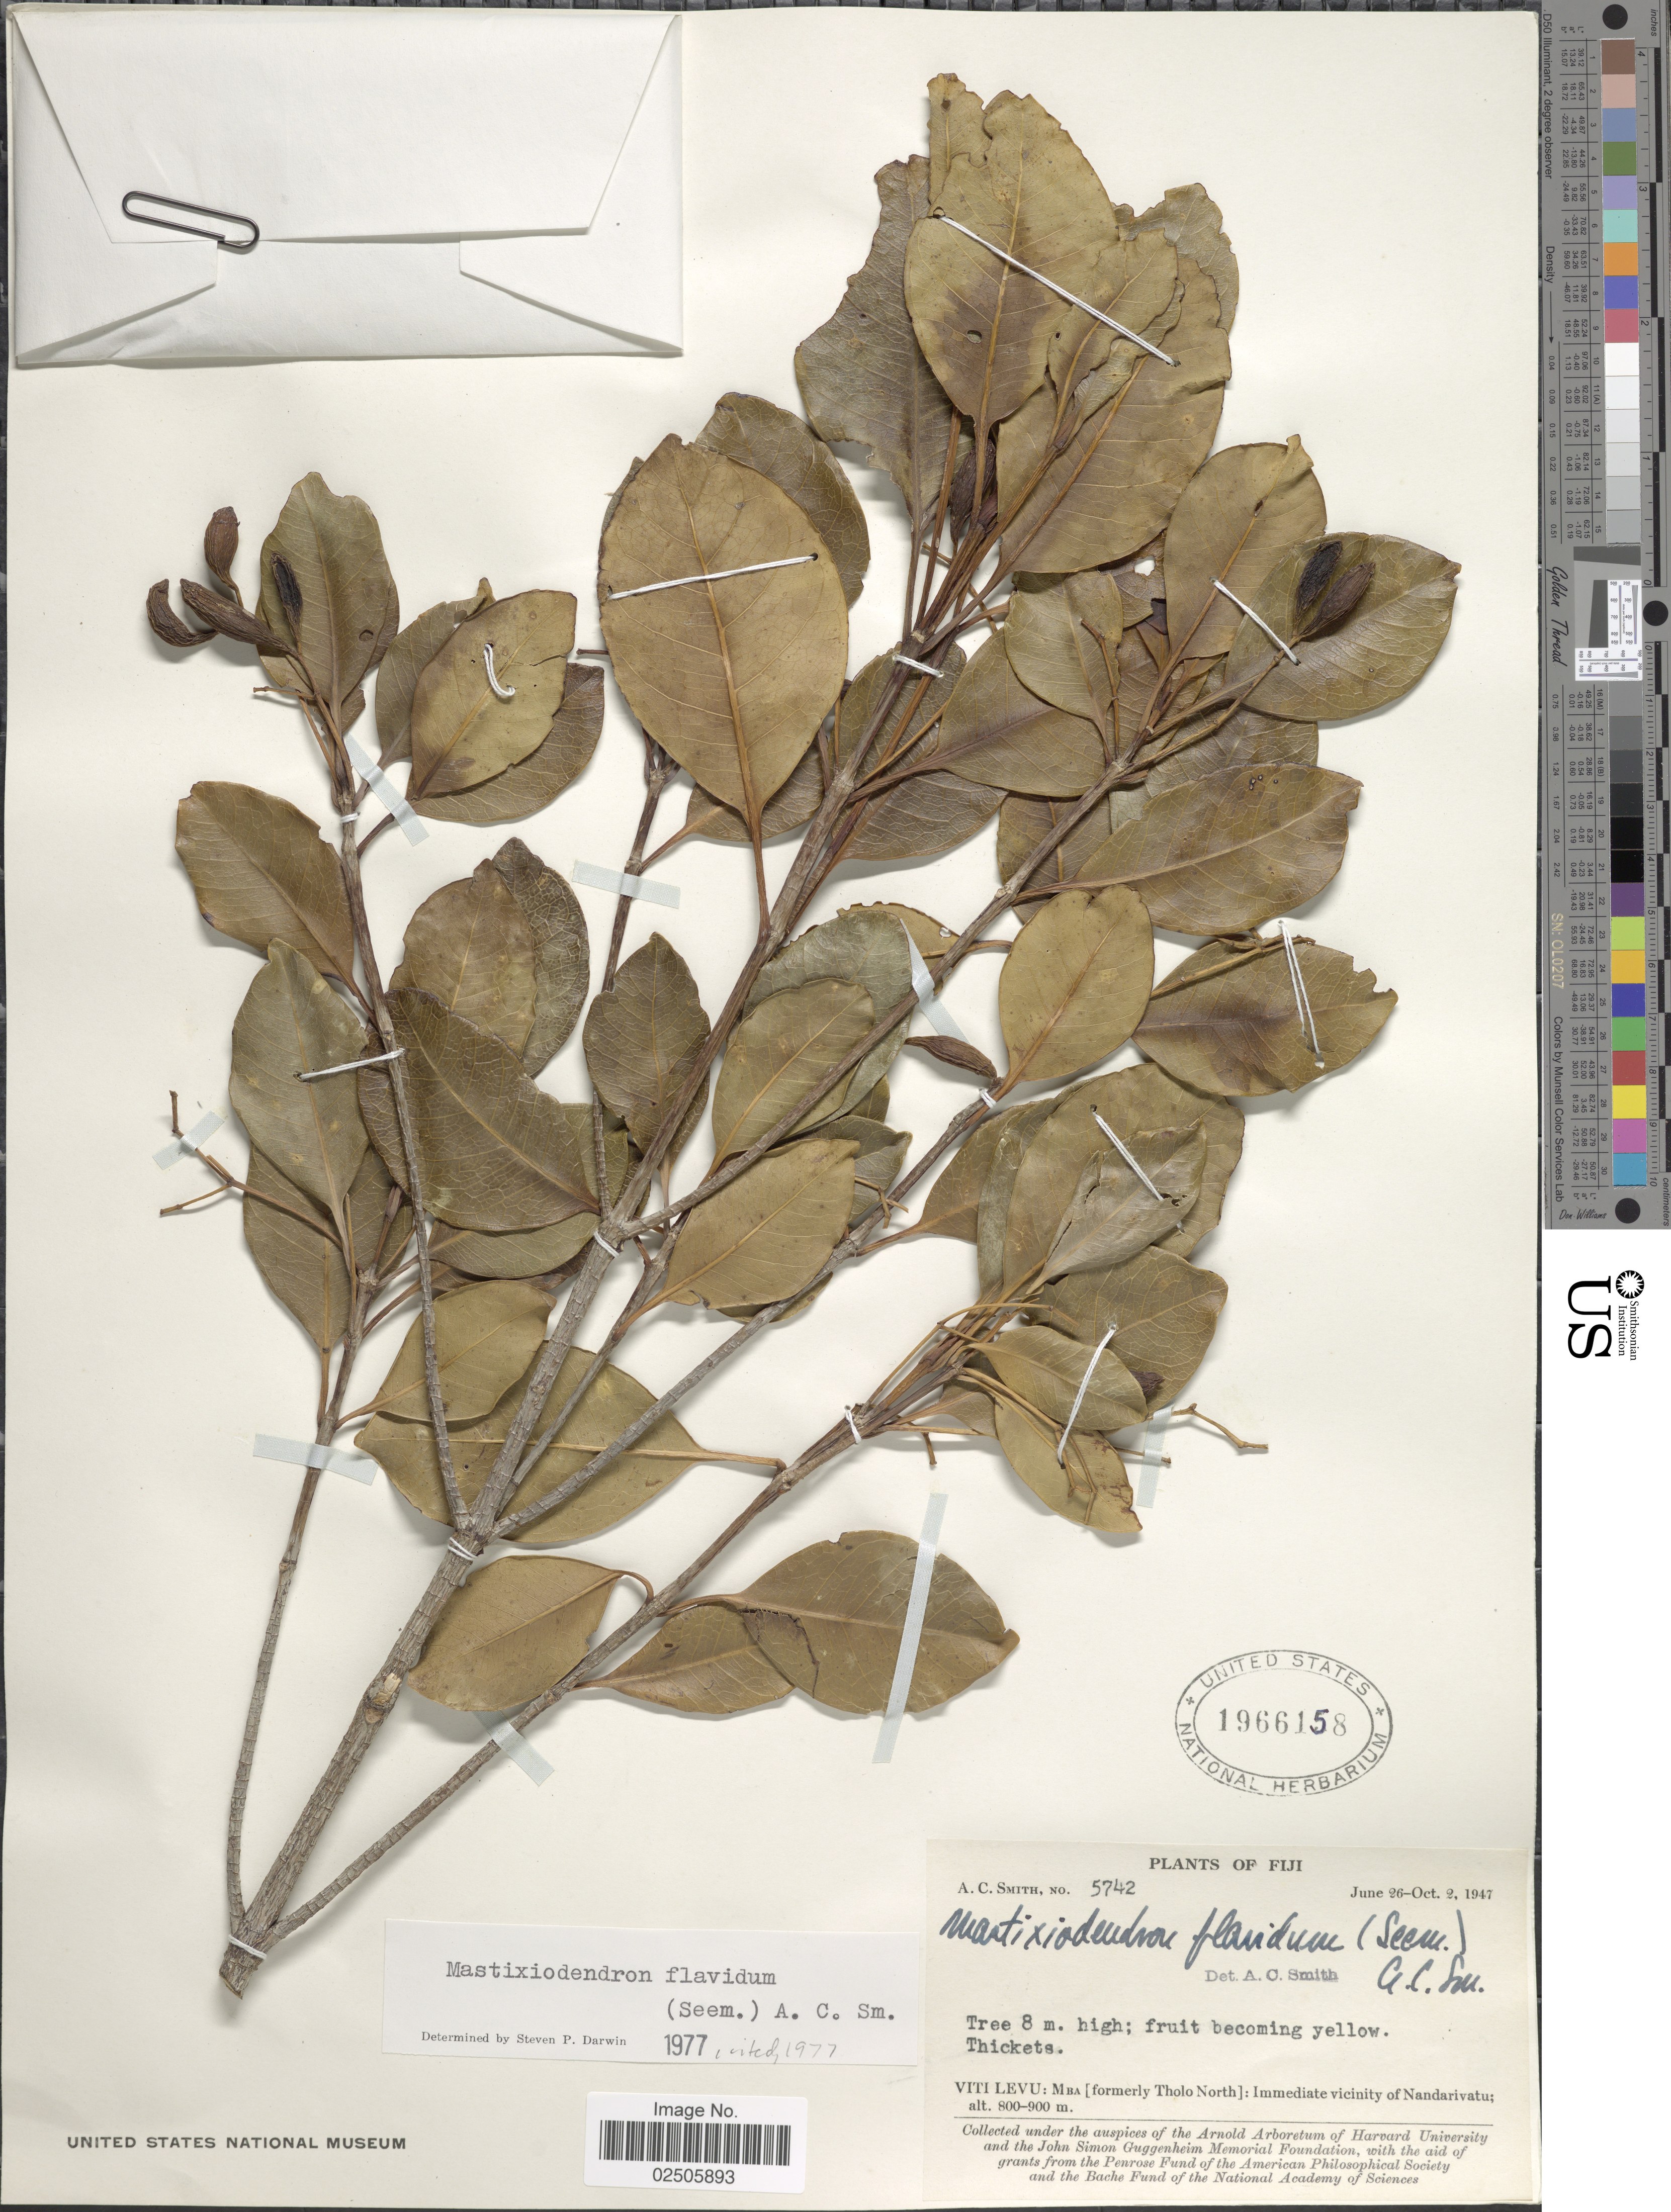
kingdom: Plantae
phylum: Tracheophyta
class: Magnoliopsida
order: Gentianales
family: Rubiaceae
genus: Mastixiodendron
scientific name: Mastixiodendron flavidum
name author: (Seem.) A.C. Sm.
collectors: A. C. Smith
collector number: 5742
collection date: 1947-06-26/1947-10-02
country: Fiji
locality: Viti Levu: Mba (formerly Tholo North): immediate vicinity of Nandarivatu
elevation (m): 800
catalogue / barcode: US 1966158